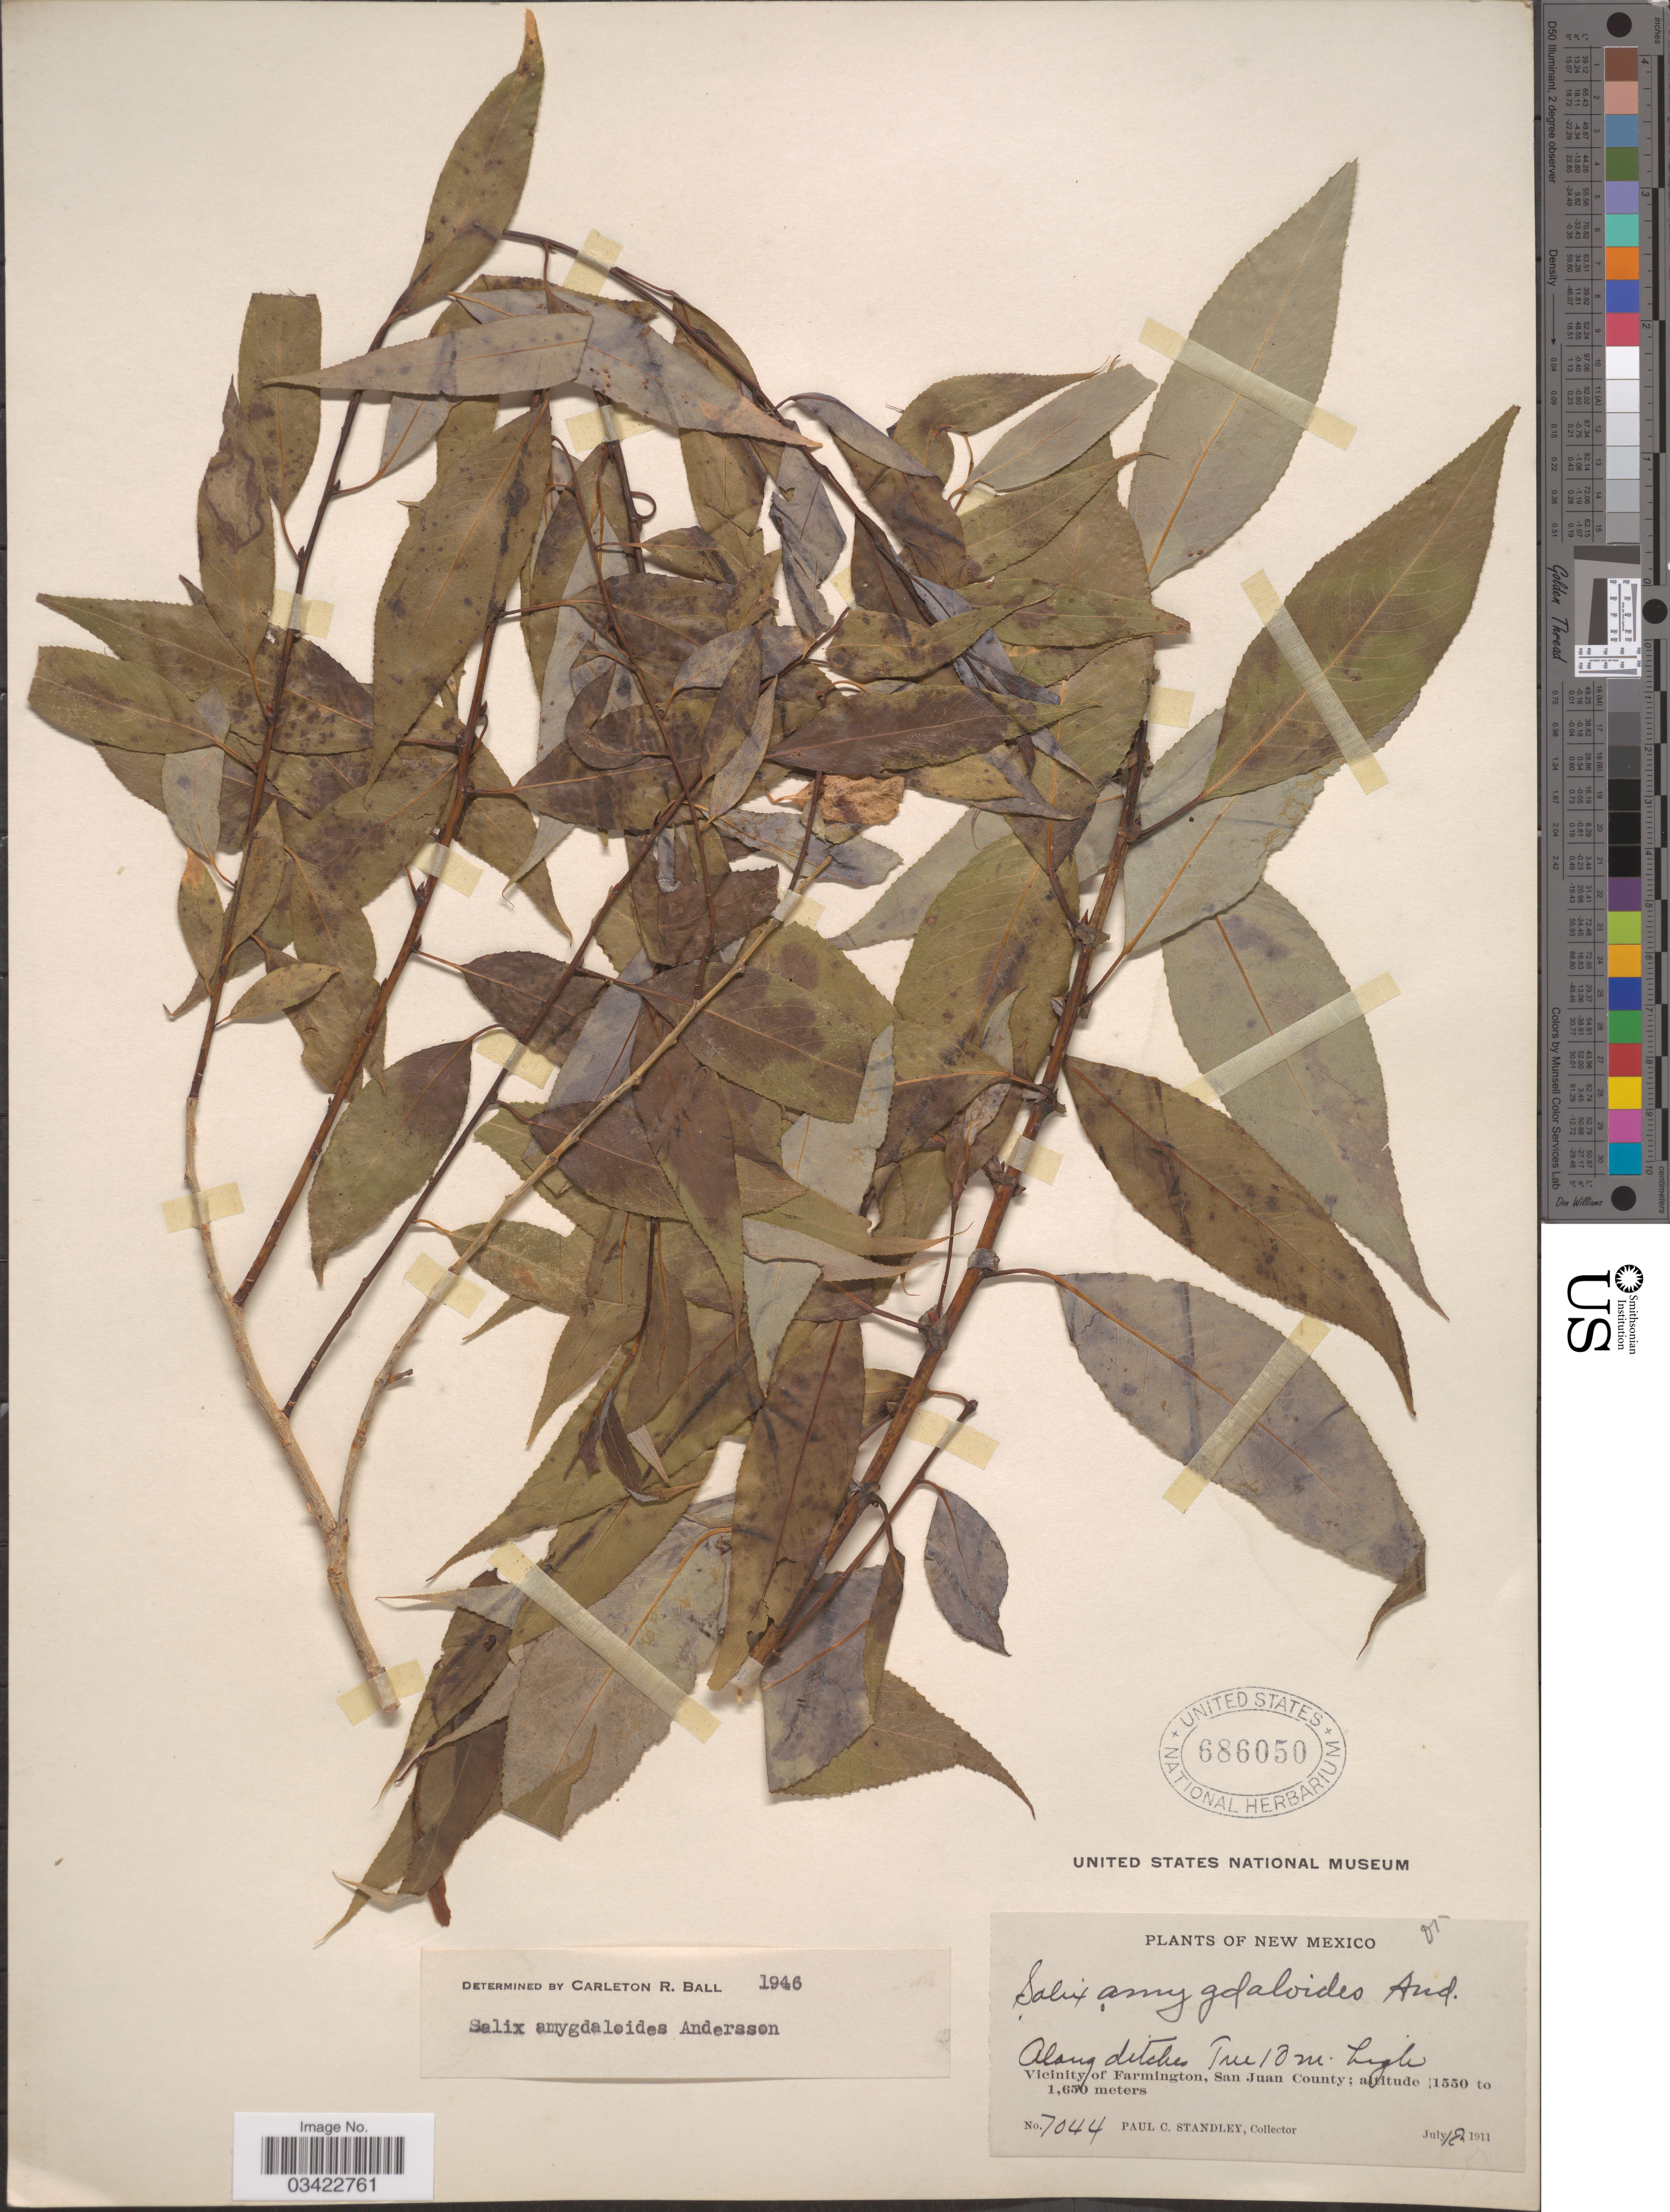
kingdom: Plantae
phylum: Tracheophyta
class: Magnoliopsida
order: Malpighiales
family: Salicaceae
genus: Salix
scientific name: Salix amygdaloides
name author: Andersson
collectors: P. C. Standley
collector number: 7044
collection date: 1911-07-18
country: United States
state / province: New Mexico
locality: Vicinity of Farmington, San Juan County.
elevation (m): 1550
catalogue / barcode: US 686050